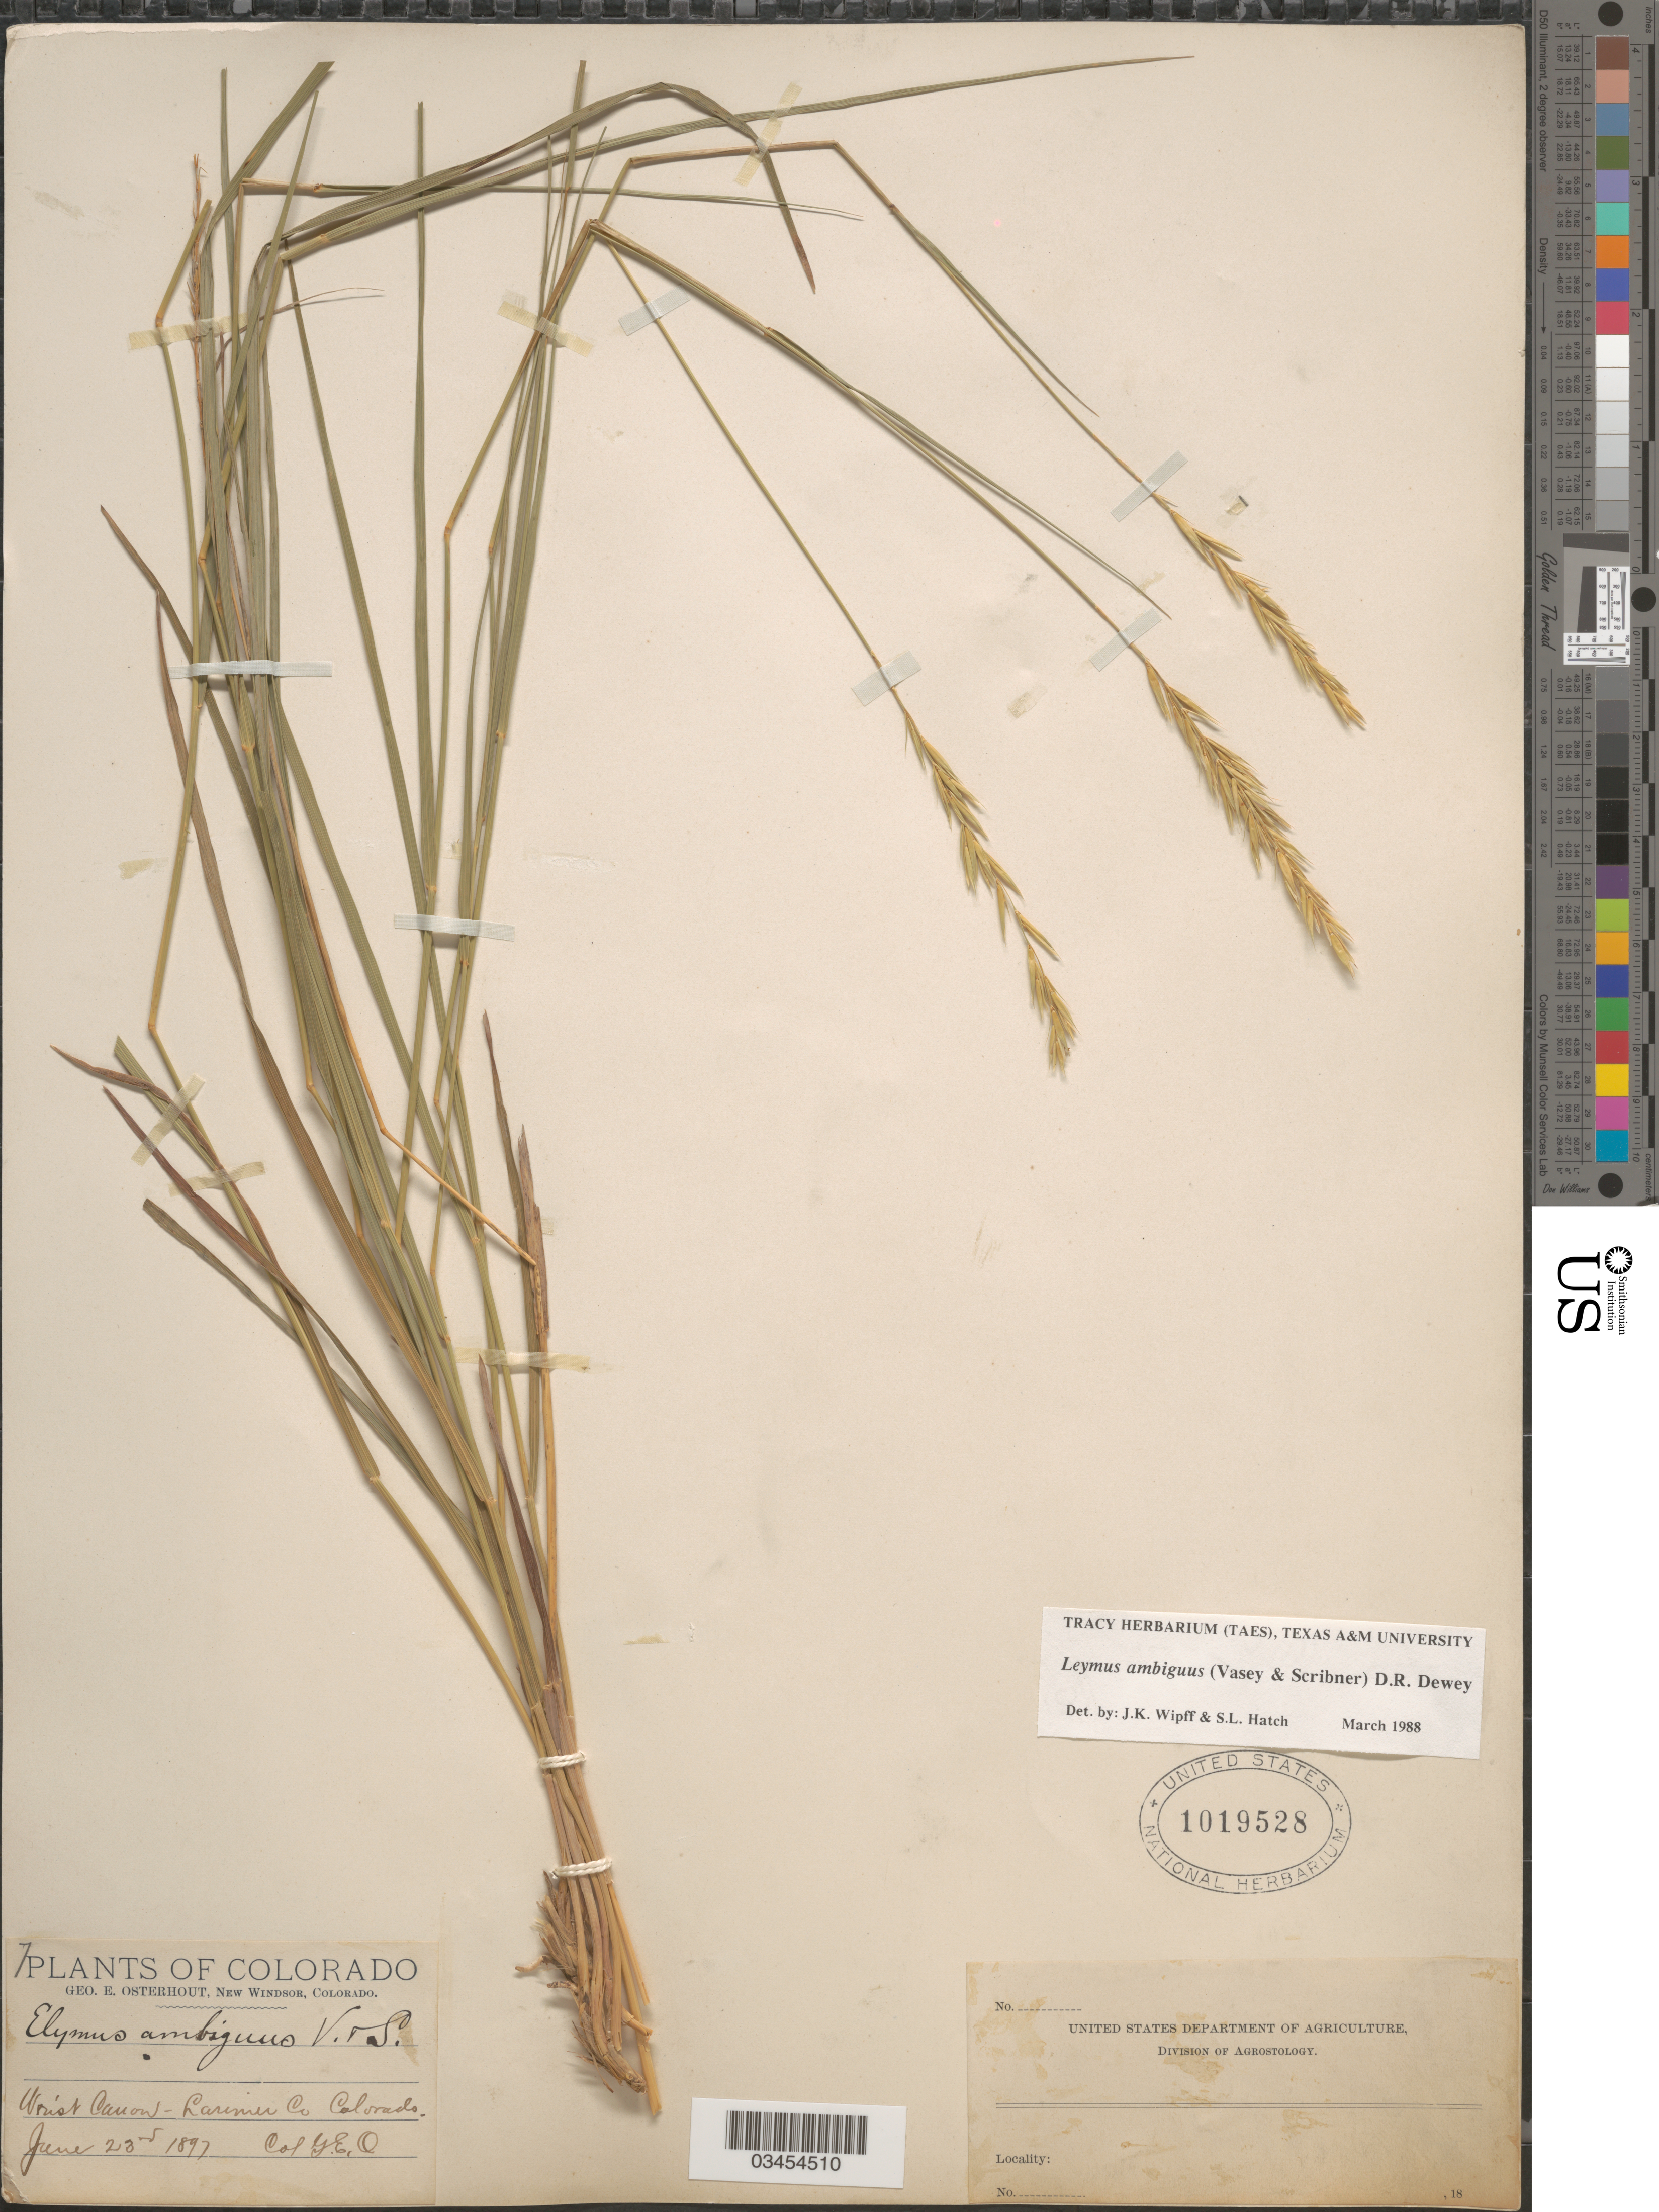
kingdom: Plantae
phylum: Tracheophyta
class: Liliopsida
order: Poales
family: Poaceae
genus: Leymus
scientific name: Leymus ambiguus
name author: (Vasey & Scribn.) Dewey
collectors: G. Osterhout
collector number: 7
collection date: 1897-06-23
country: United States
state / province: Colorado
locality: Wrist Canon- Larimer Co.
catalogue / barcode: US 1019528